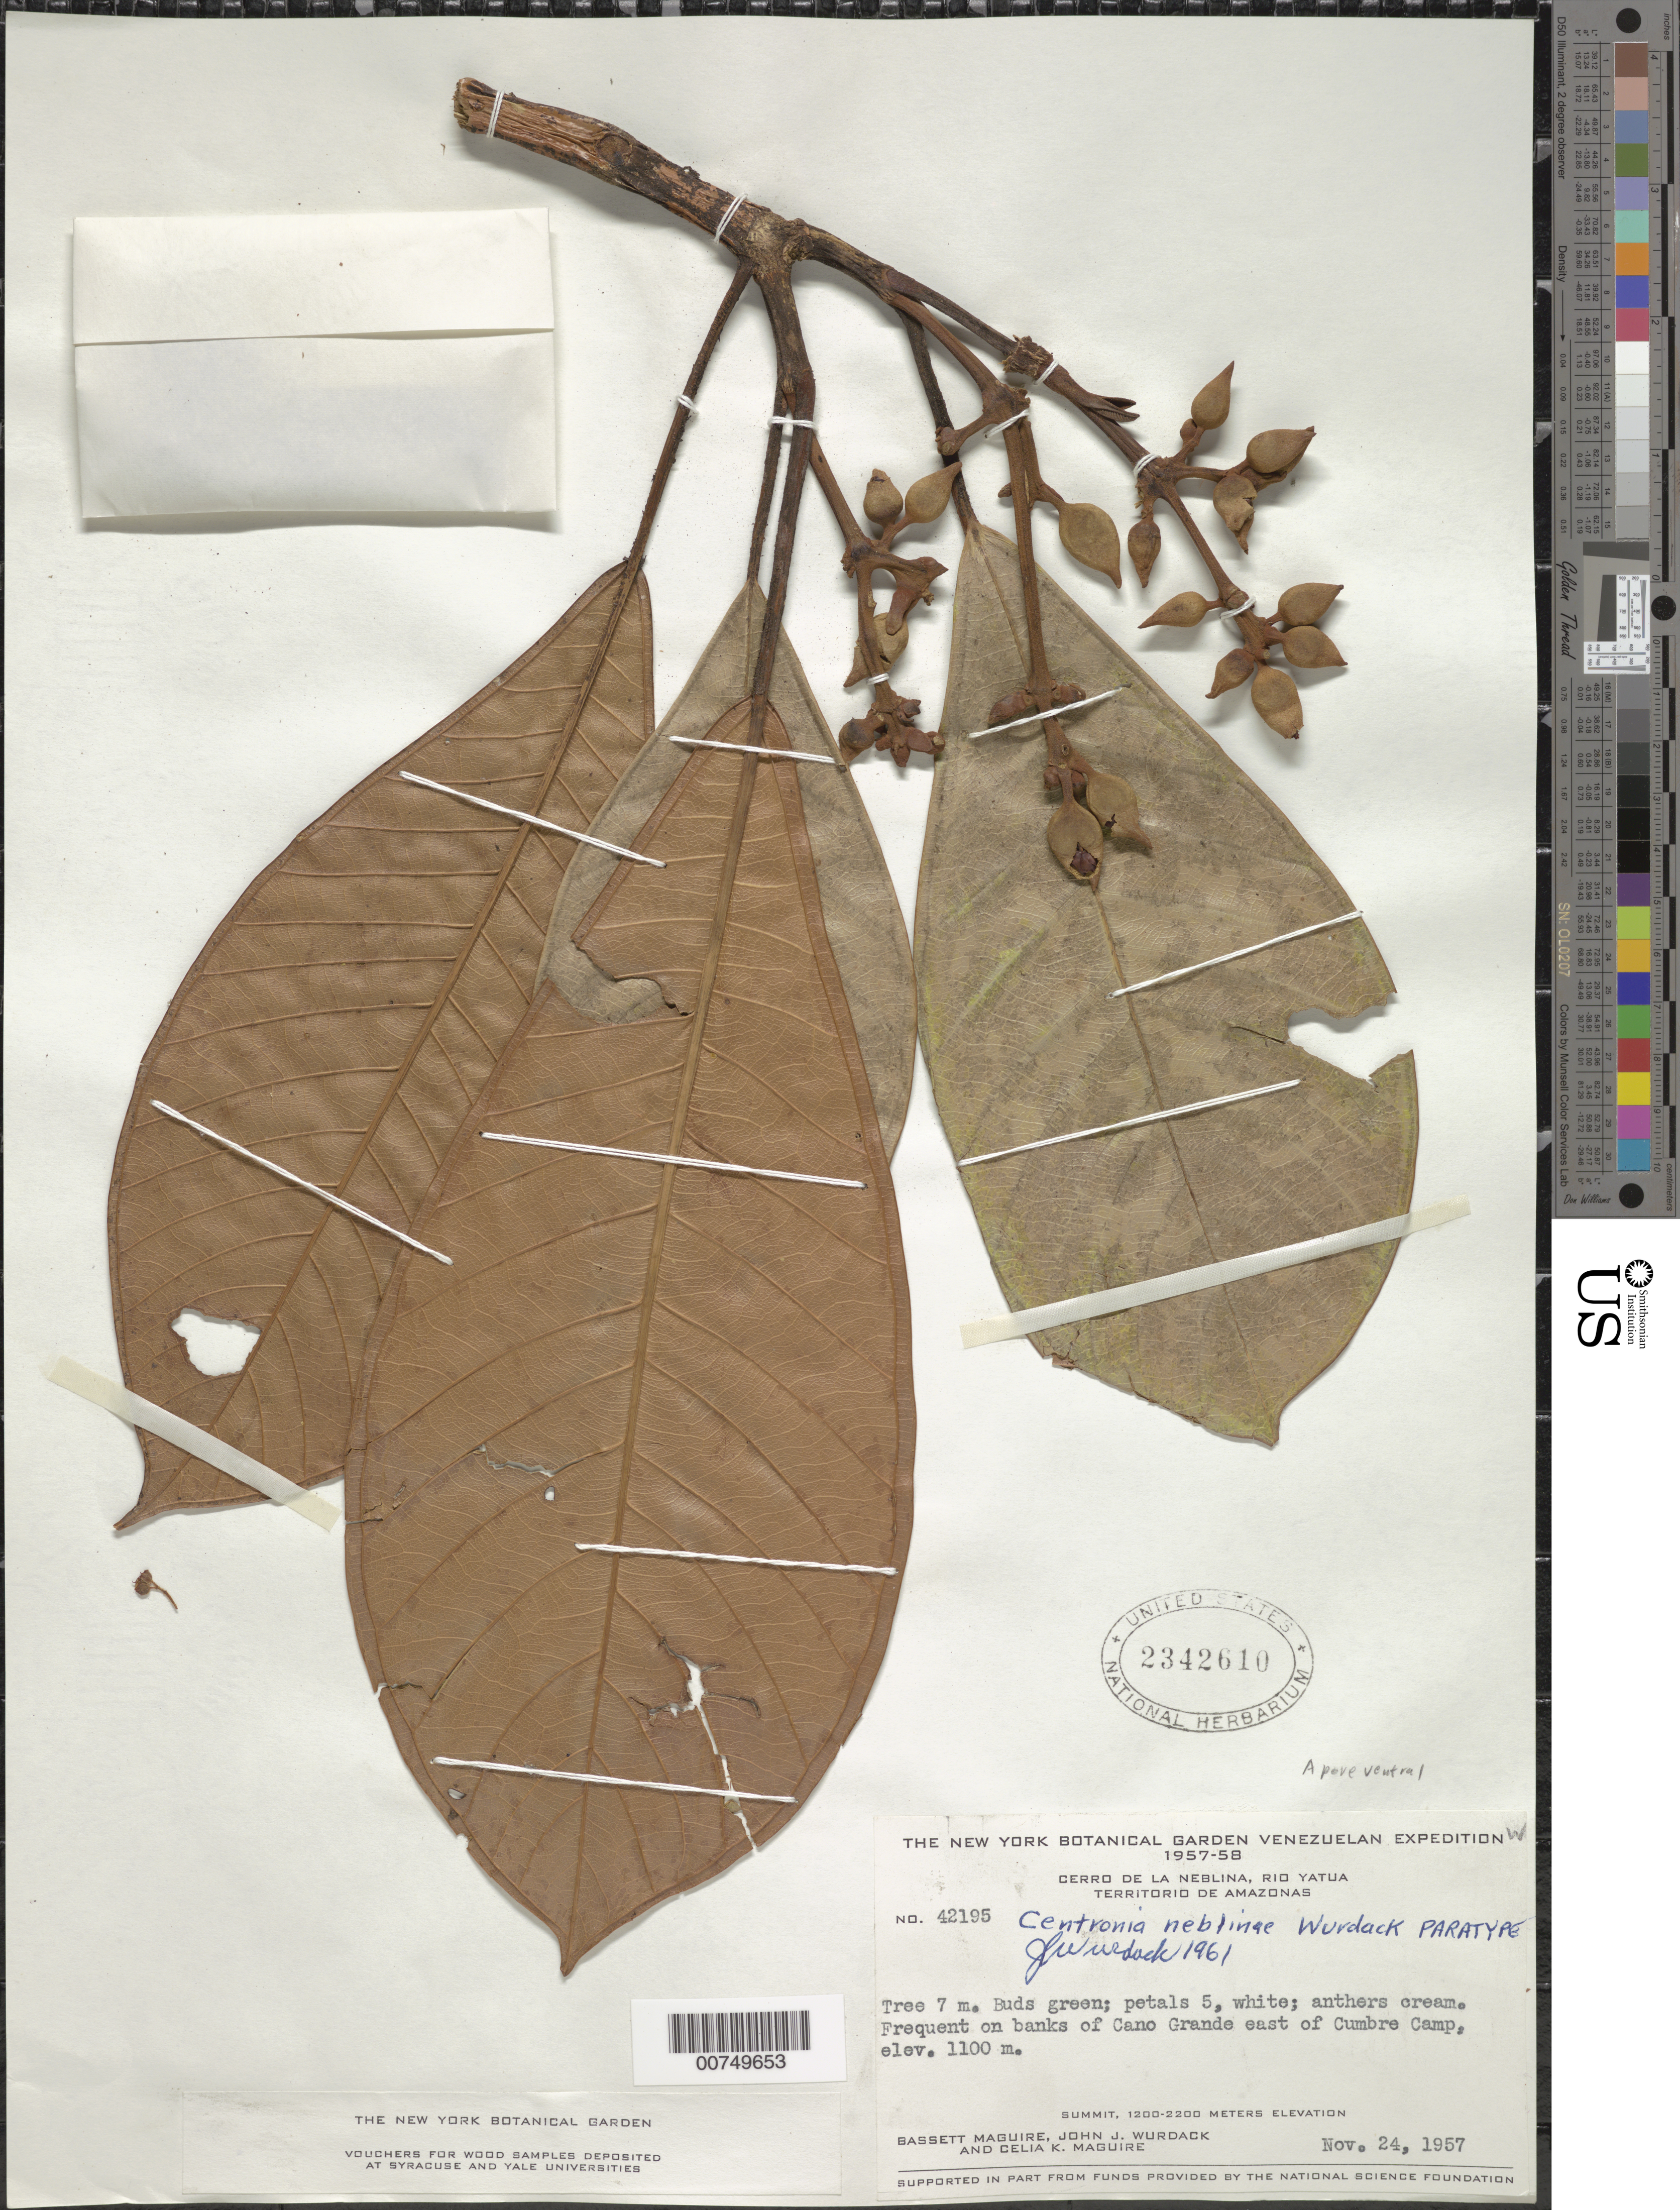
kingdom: Plantae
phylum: Tracheophyta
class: Magnoliopsida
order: Myrtales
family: Melastomataceae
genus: Centronia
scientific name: Centronia neblinae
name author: Wurdack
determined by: Wurdack, John J., (US), US (UNITED STATES)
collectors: B. Maguire, J. J. Wurdack & C. K. Maguire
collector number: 42195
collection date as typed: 24-Nov-57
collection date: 1957-11-24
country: Venezuela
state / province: Amazonas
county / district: Río Negro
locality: Cerro de la Neblina, Río Yatua, along Cañon Grande, E of Cumbre Camp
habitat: Banks of creek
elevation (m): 1100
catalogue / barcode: US 2342610